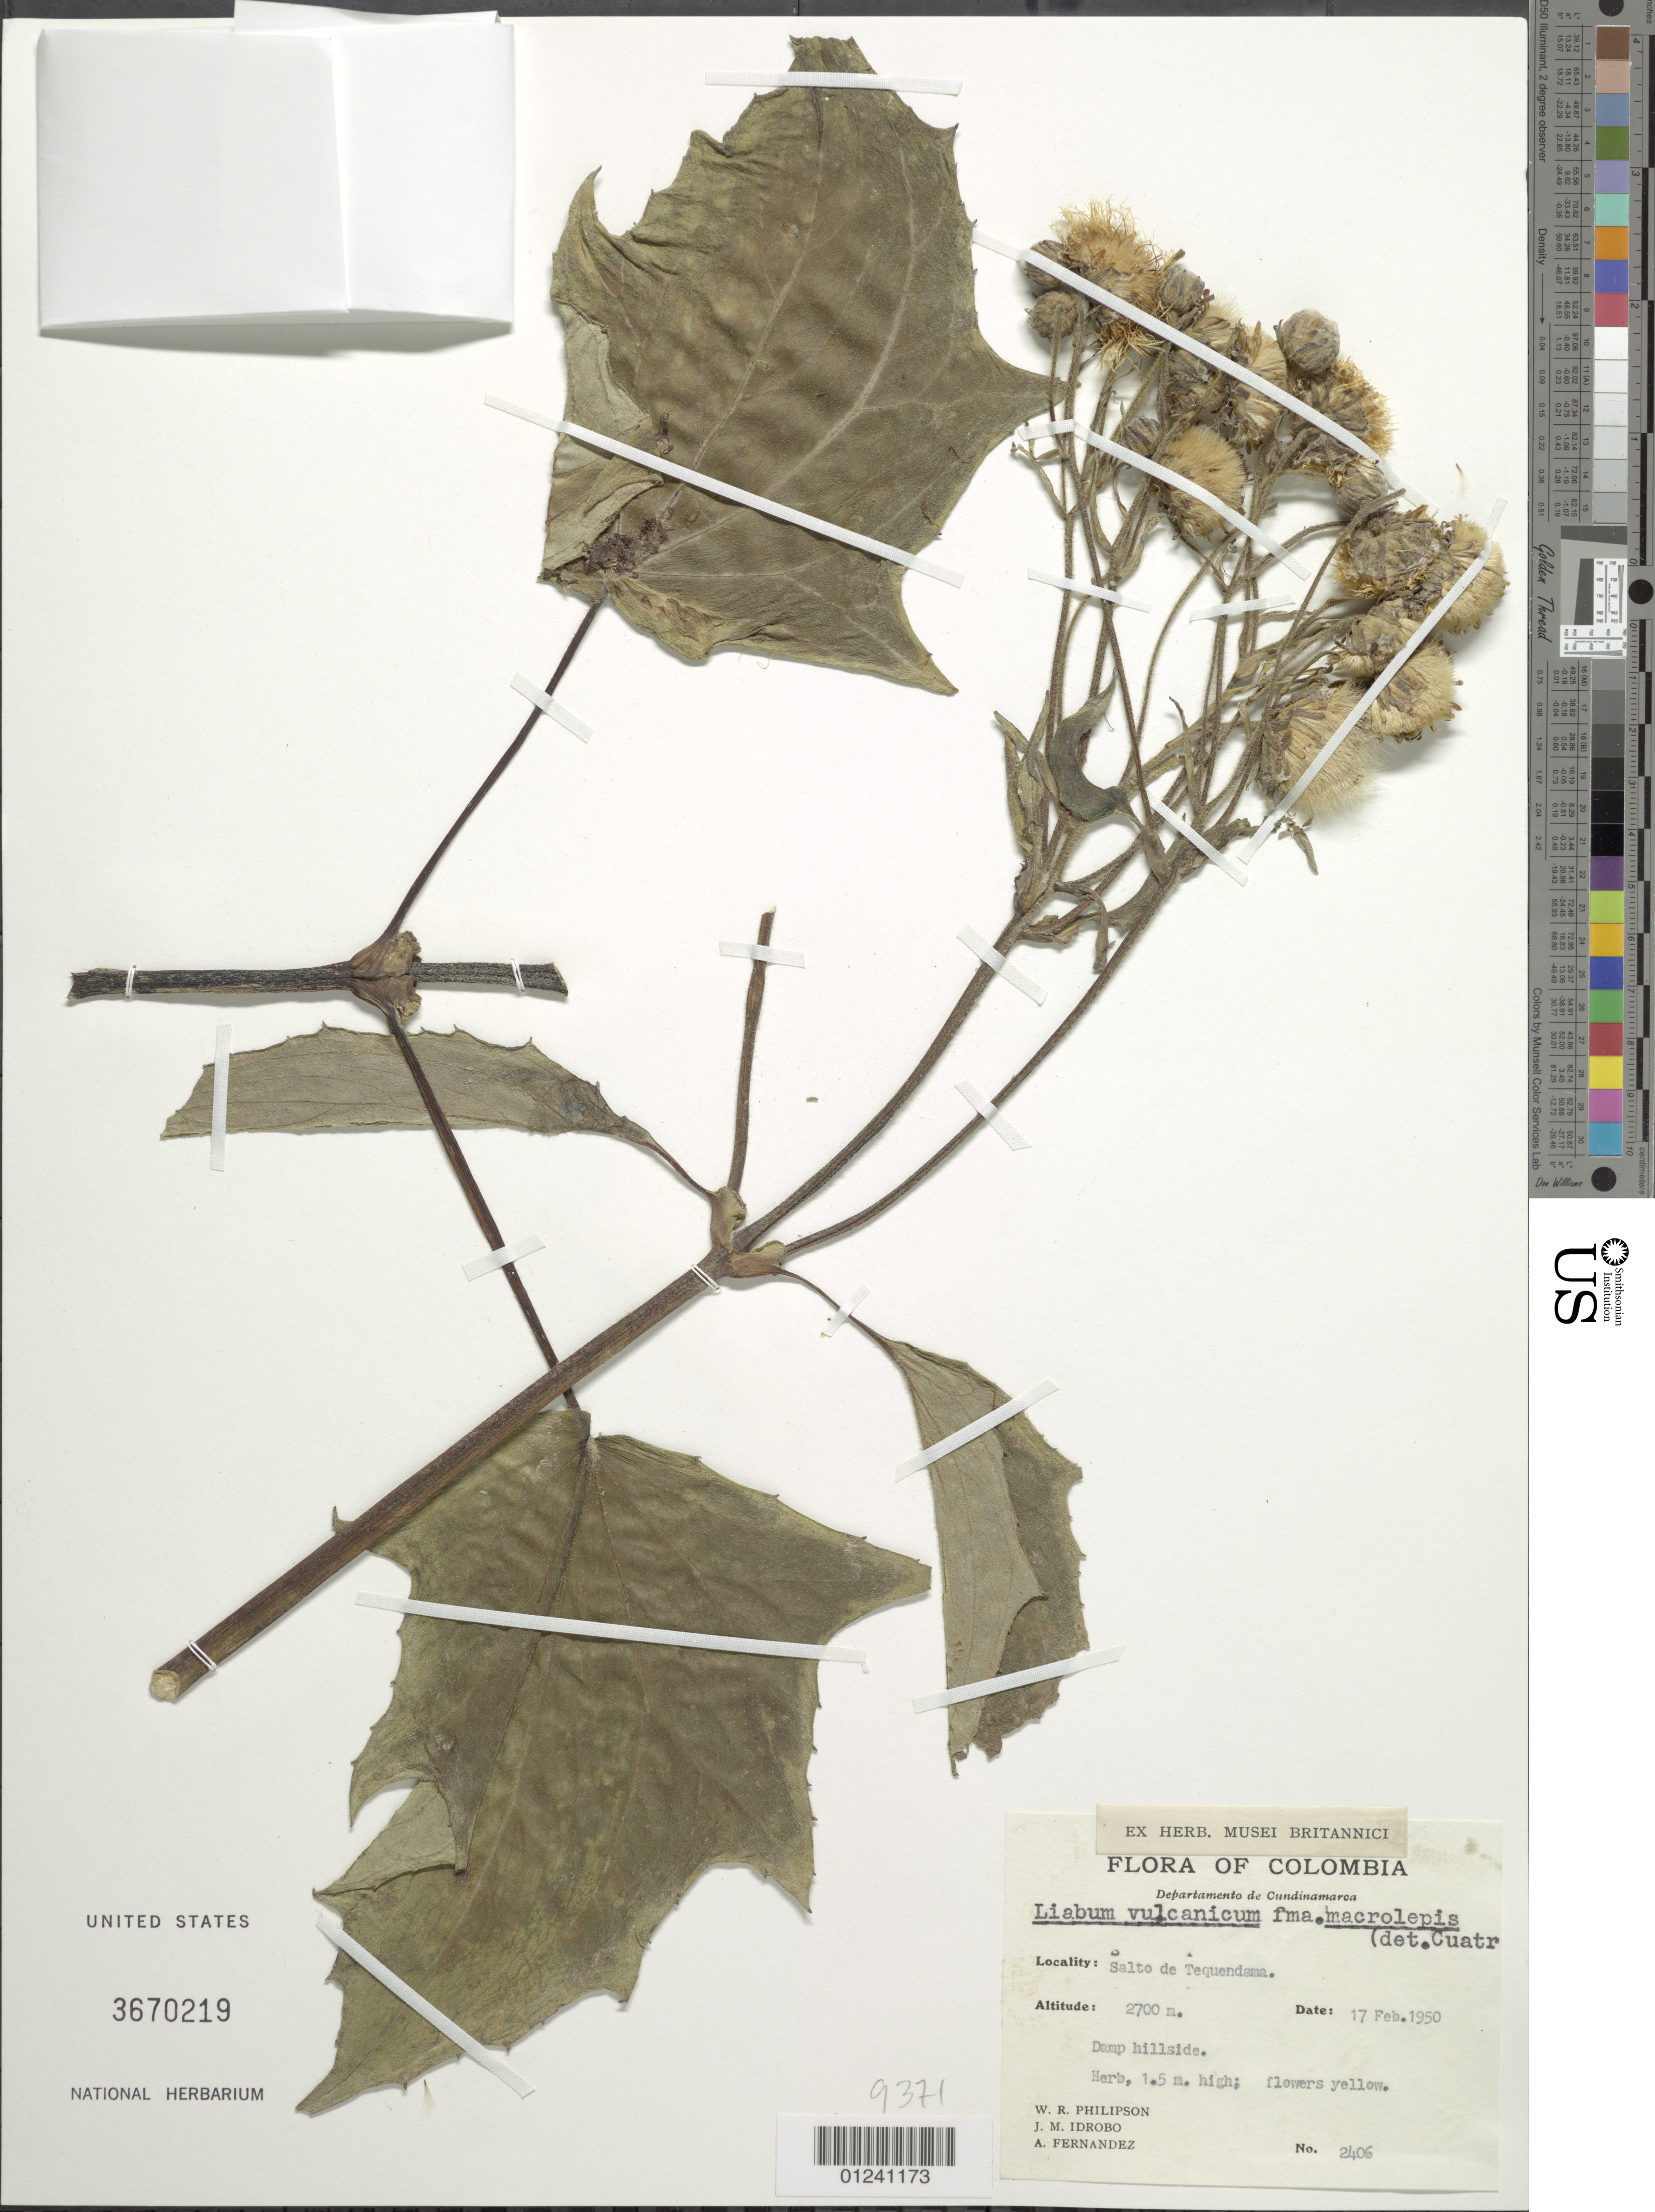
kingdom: Plantae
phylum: Tracheophyta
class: Magnoliopsida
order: Asterales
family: Asteraceae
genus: Erato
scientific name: Erato vulcanica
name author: (Klatt) H. Rob.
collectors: W. R. Philipson, J. M. Idrobo & A. Fernández-Pérez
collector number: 2406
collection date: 1950-02-17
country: Colombia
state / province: Cundinamarca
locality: Salto de Tequendama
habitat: Damp hillside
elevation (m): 2700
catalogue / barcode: US 3670219